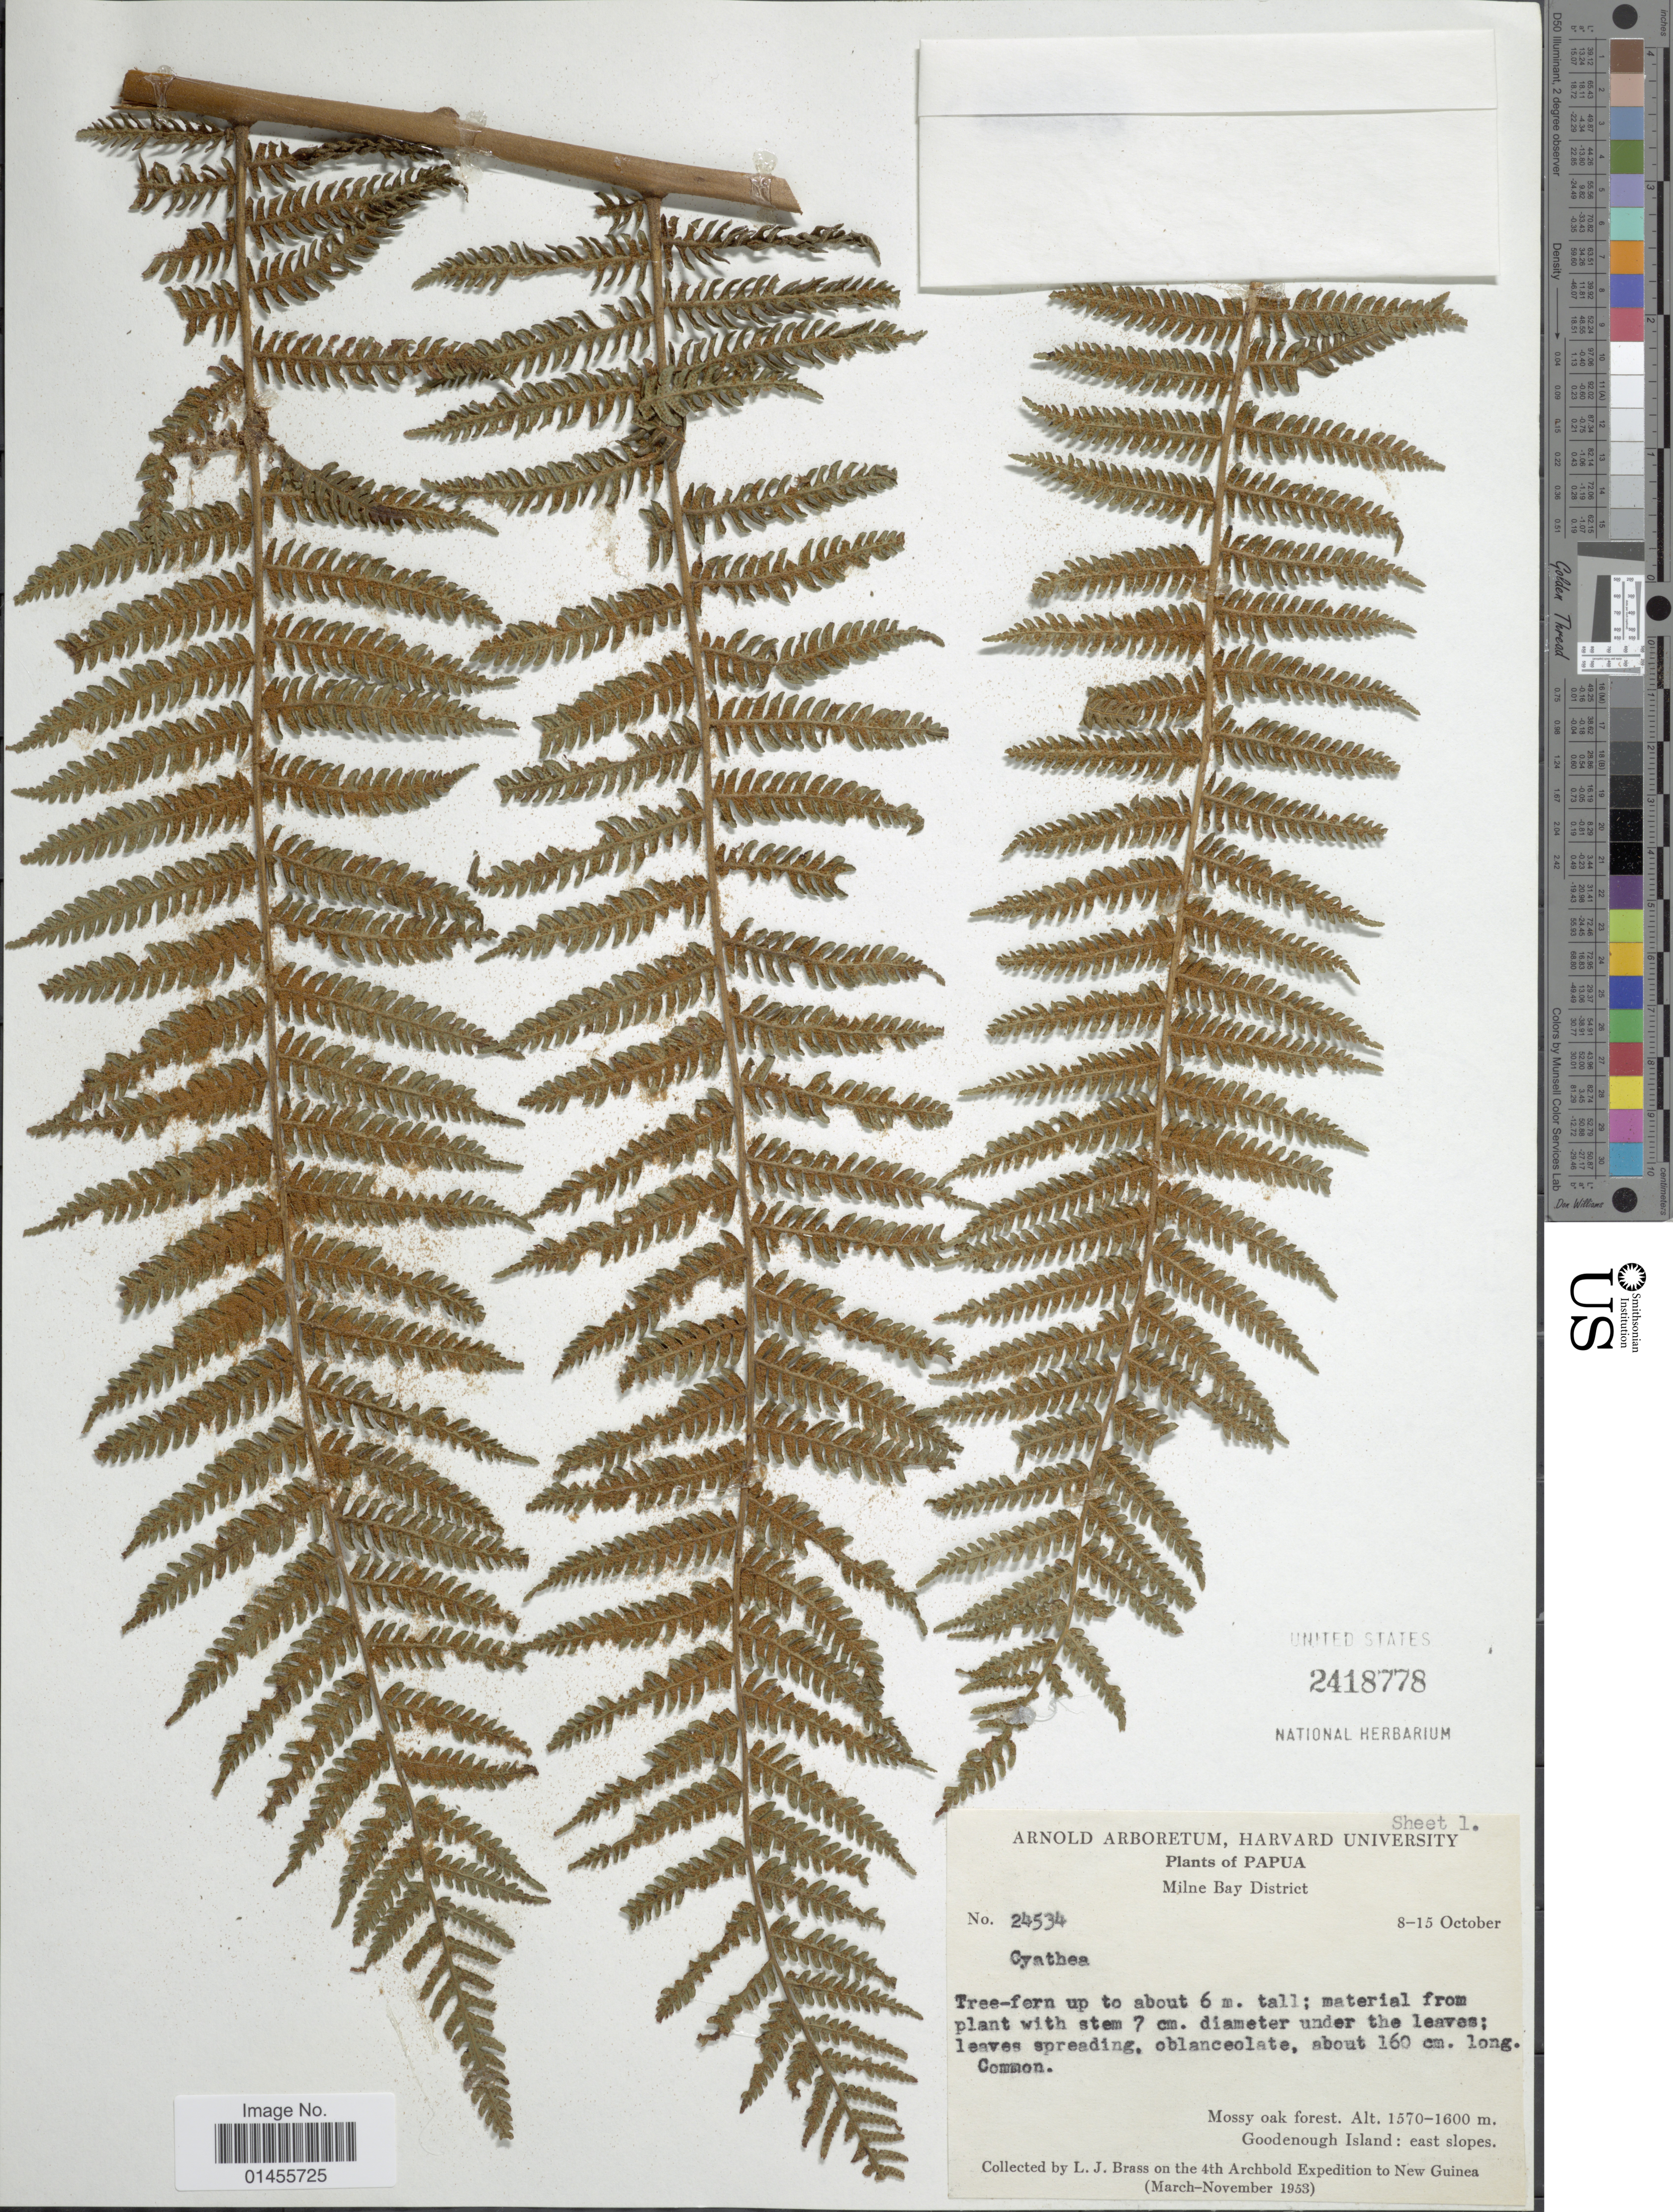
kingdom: Plantae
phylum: Tracheophyta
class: Polypodiopsida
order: Cyatheales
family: Cyatheaceae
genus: Alsophila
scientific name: Alsophila sp.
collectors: L. J. Brass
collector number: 24534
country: Papua New Guinea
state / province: Milne Bay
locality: Mossu oak forest. Goodenough Island: east slope. Milne Bay District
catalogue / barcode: US 2418778